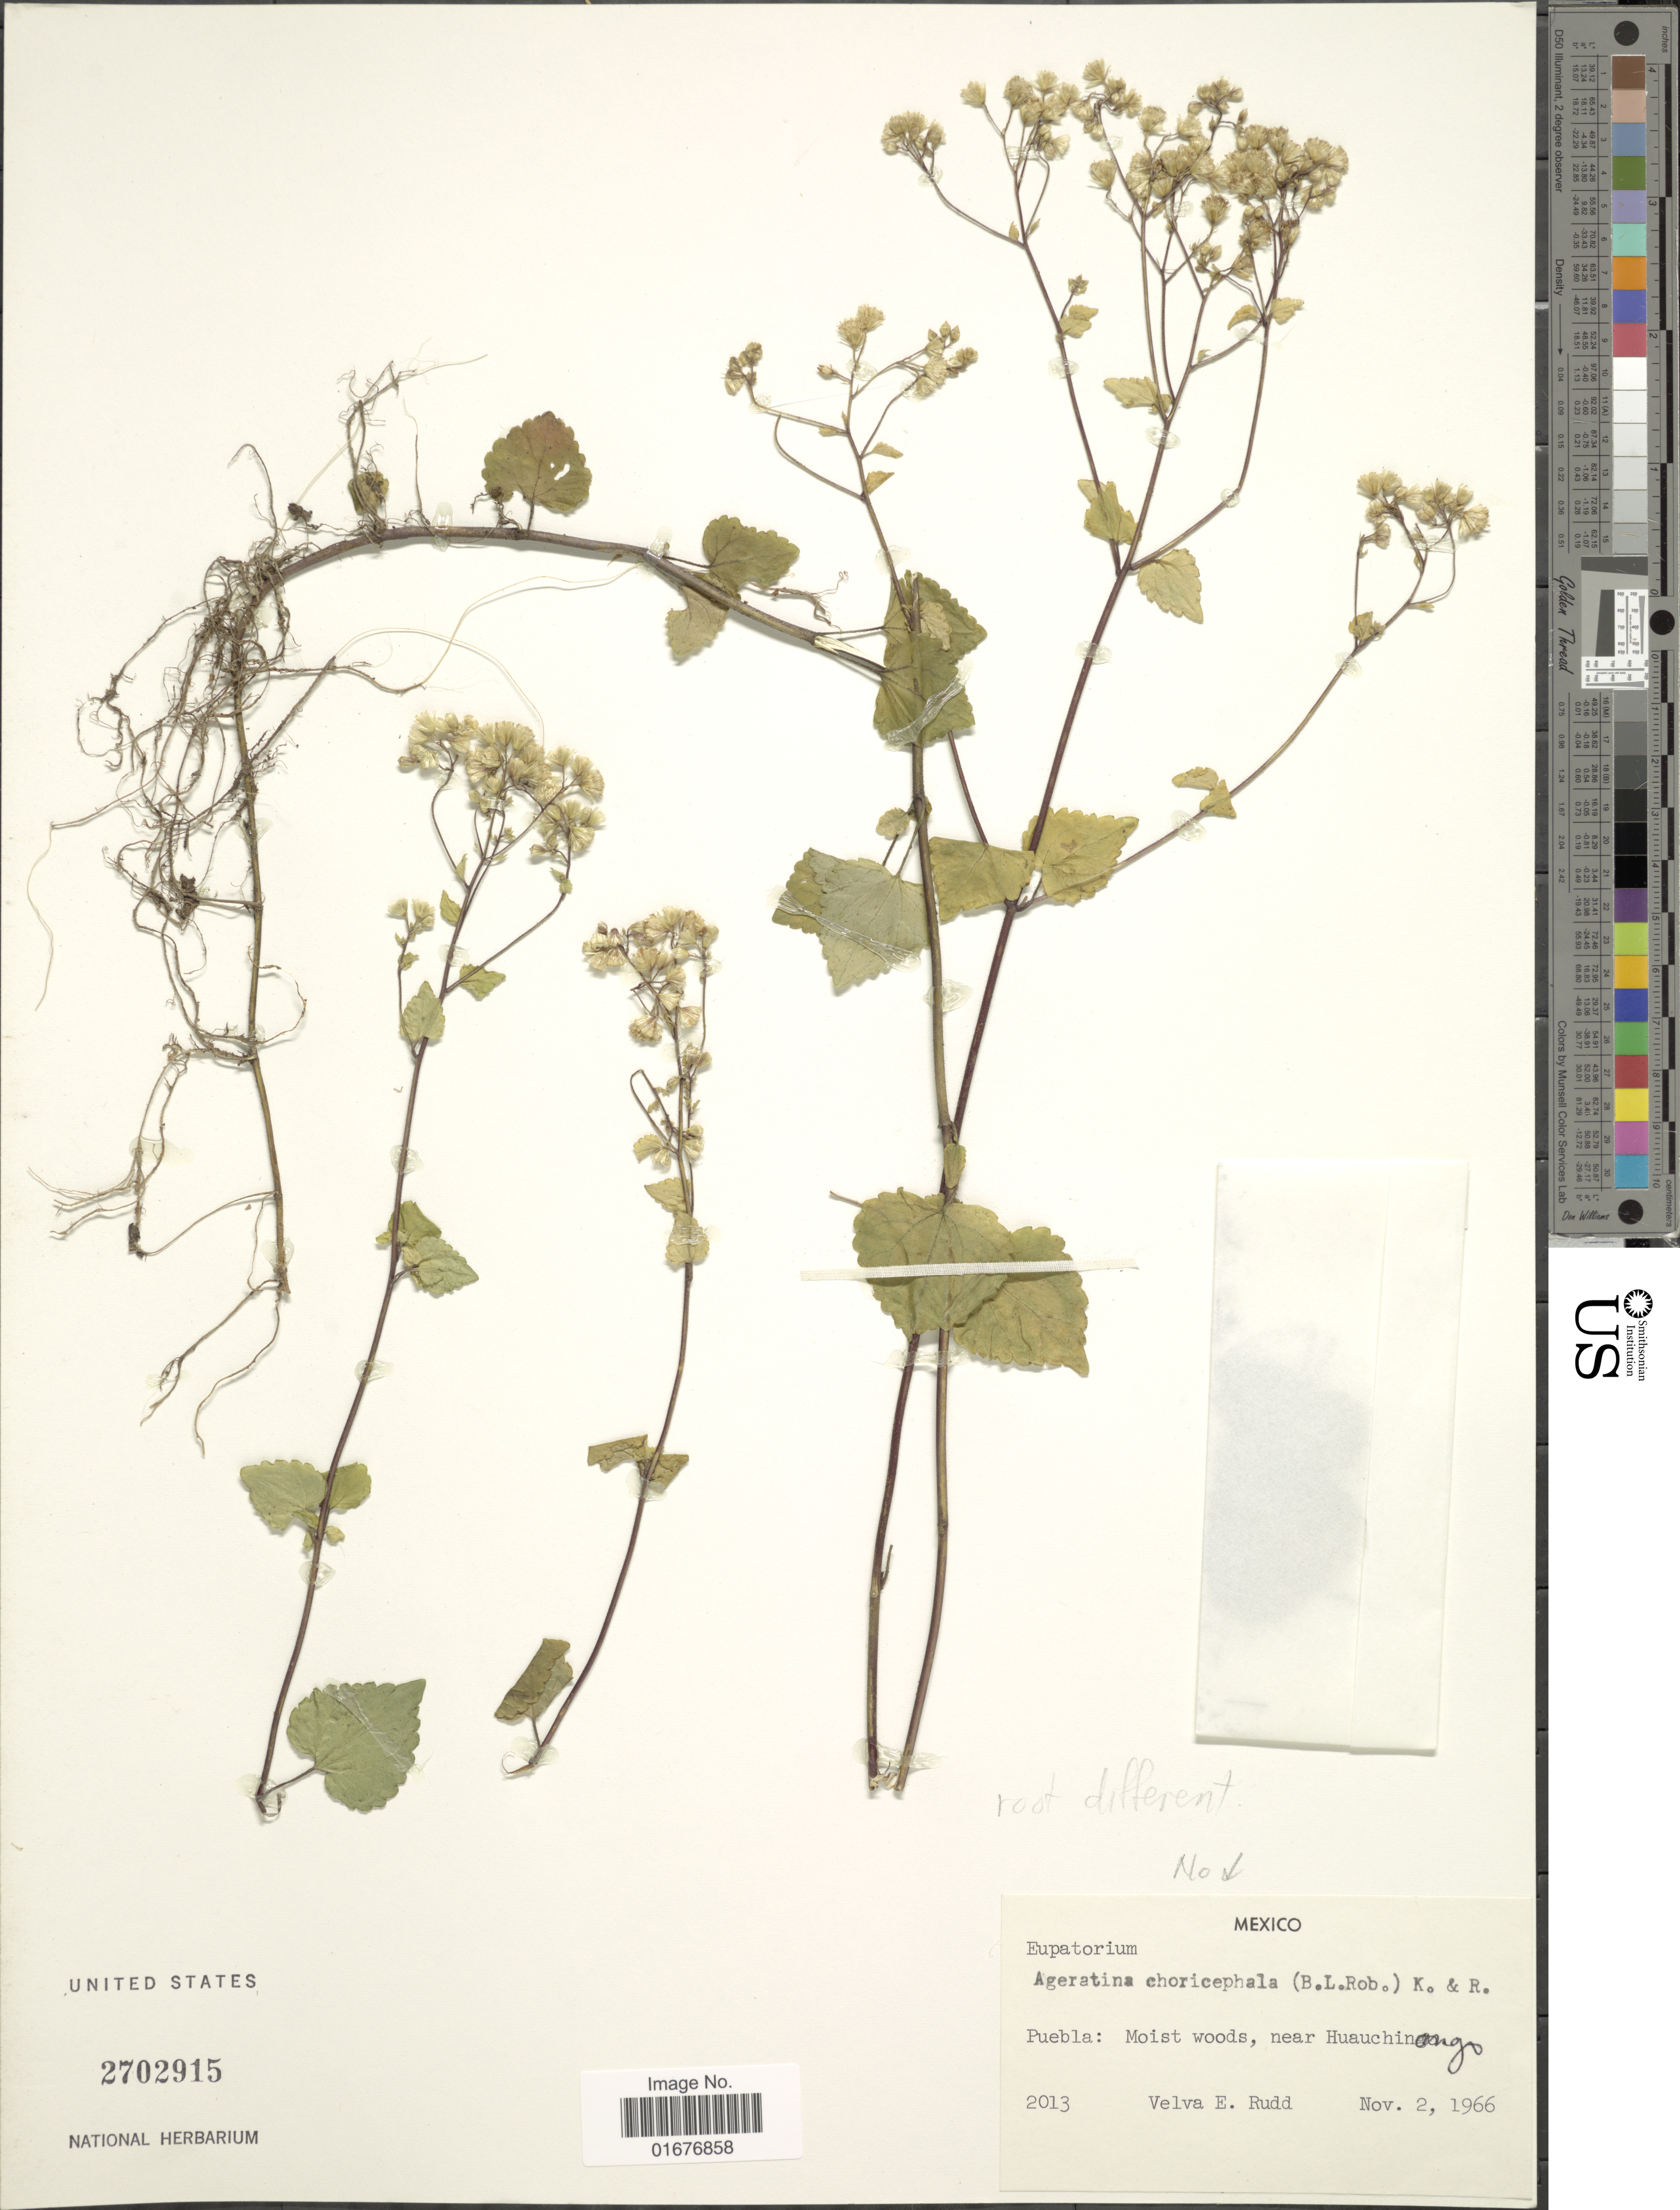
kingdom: Plantae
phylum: Tracheophyta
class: Magnoliopsida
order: Asterales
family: Asteraceae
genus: Ageratina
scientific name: Ageratina schaffneri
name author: (Sch. Bip. ex B.L. Rob.) R.M. King & H. Rob.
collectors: V. E. Rudd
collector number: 2013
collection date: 1966-11-02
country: Mexico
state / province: Puebla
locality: Puebla: Moist woods, near Huauchinango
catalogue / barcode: US 2702915